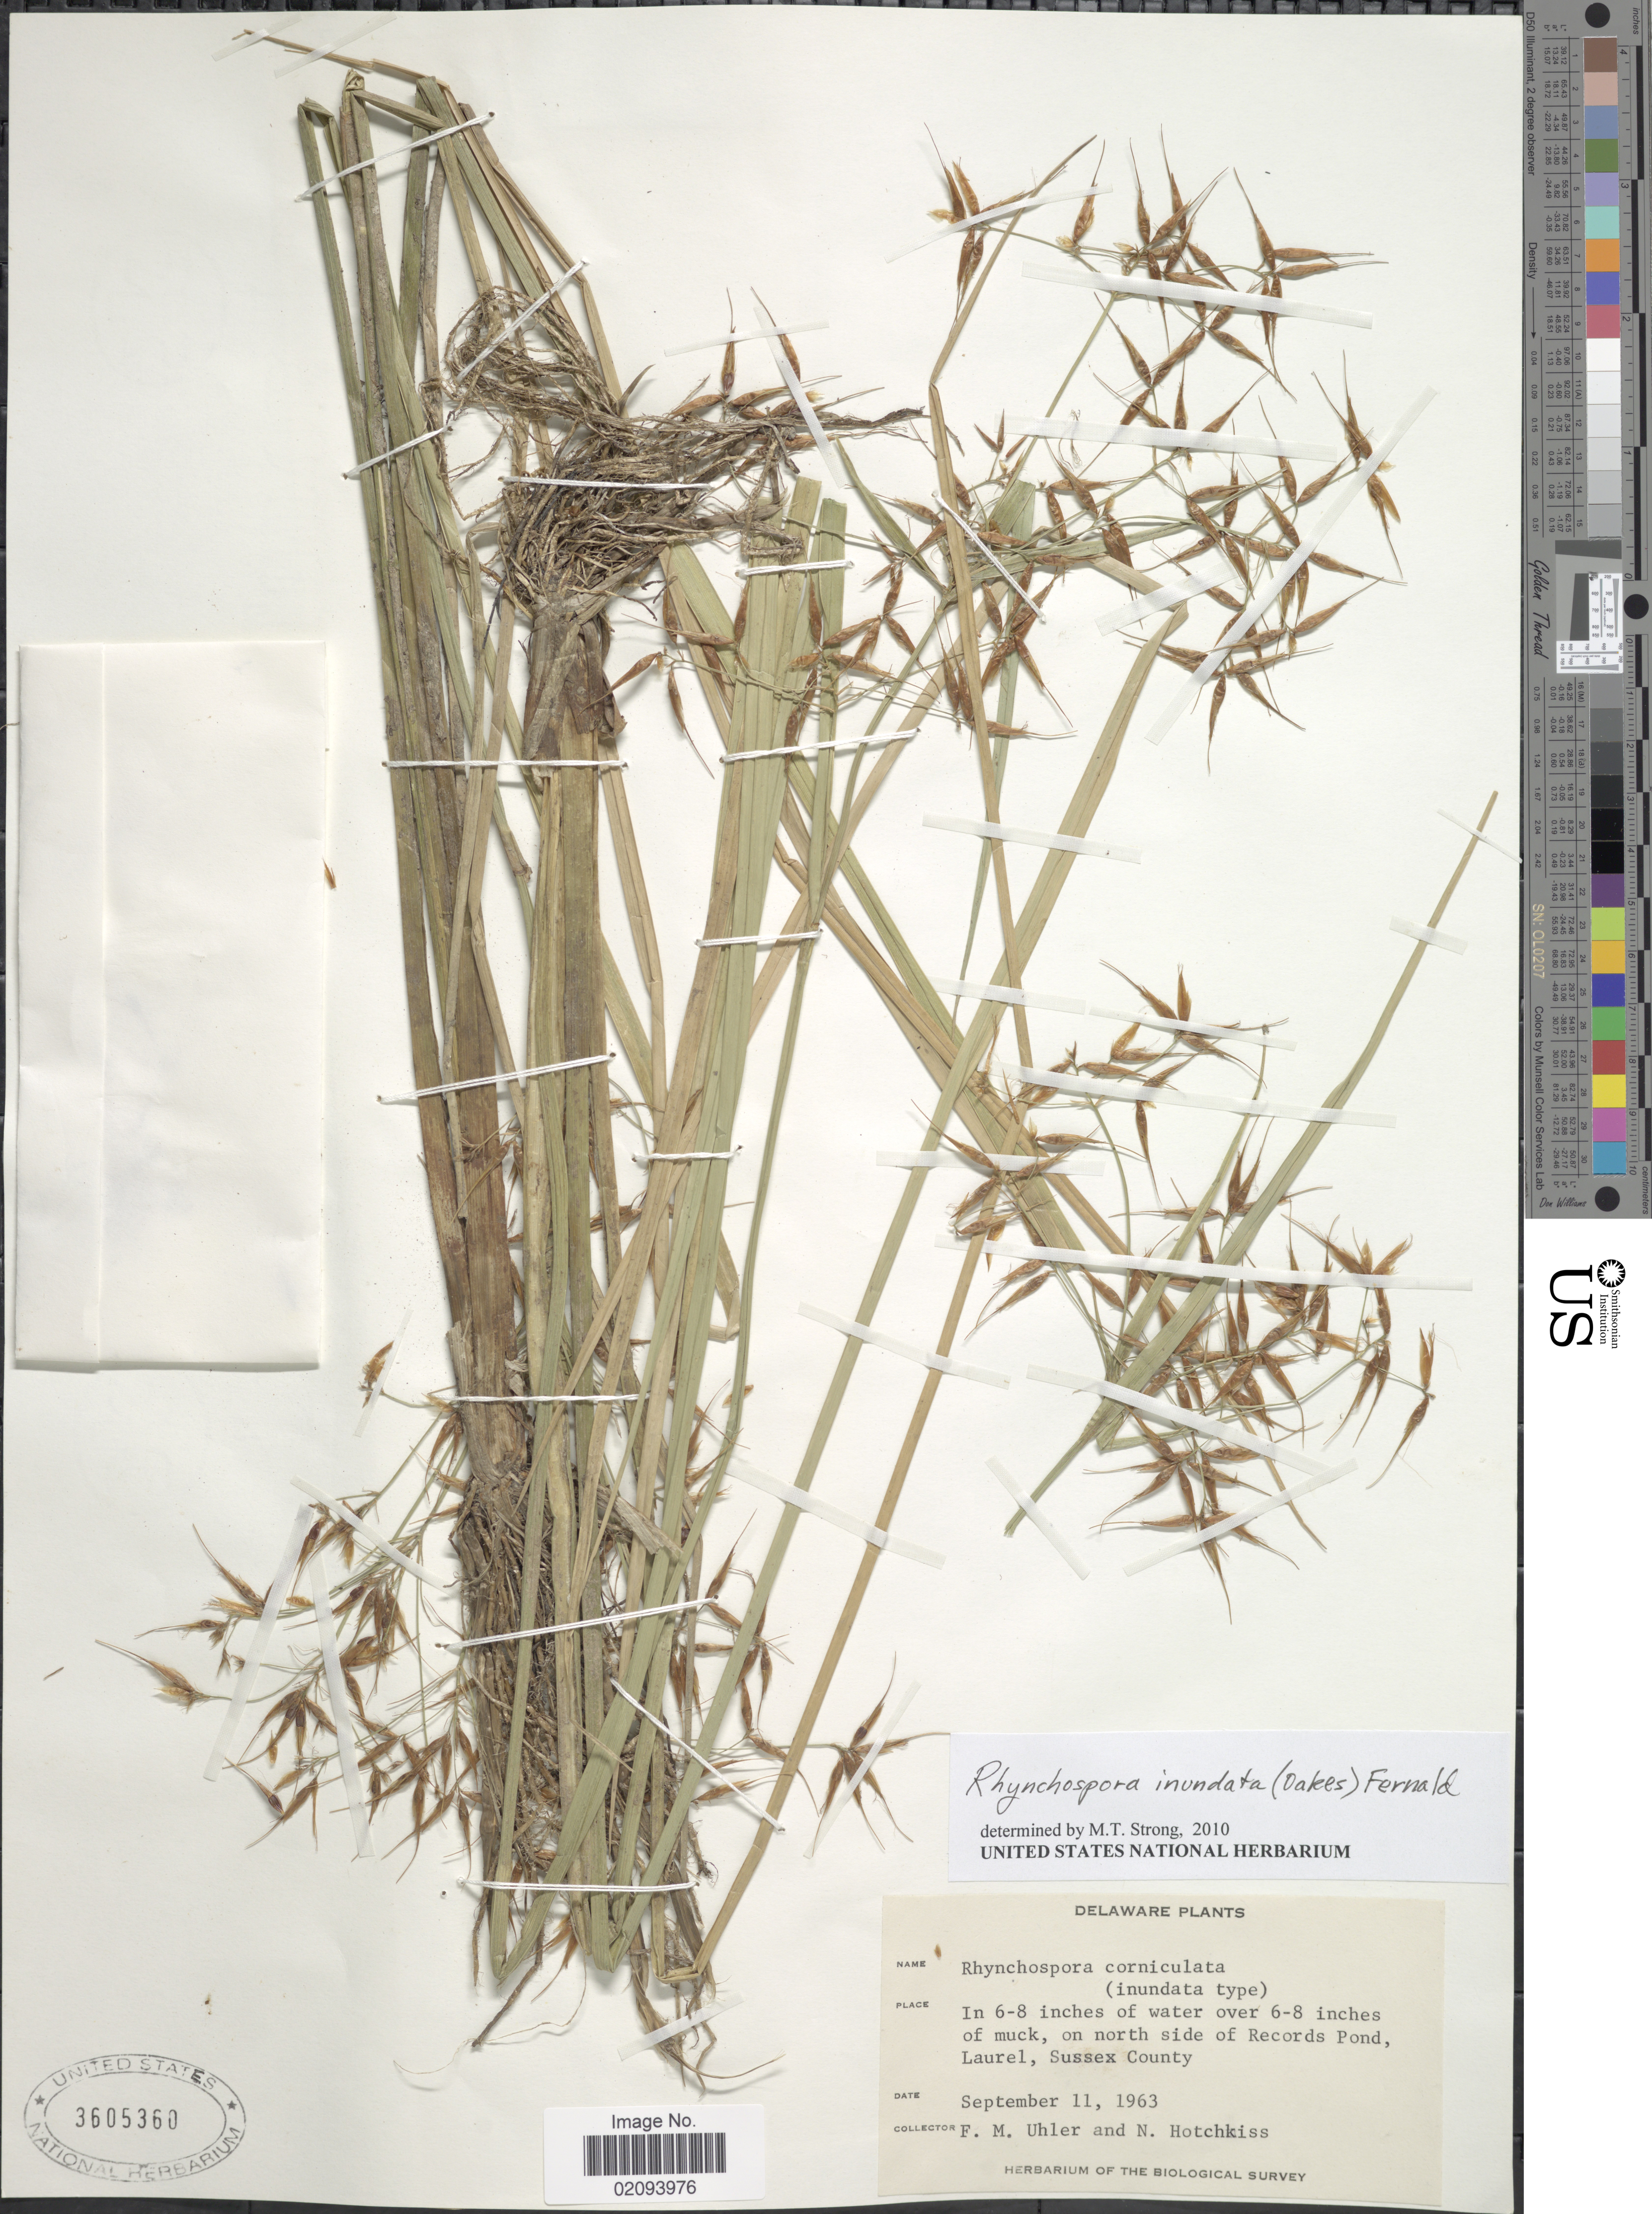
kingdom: Plantae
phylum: Tracheophyta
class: Liliopsida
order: Poales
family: Cyperaceae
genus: Rhynchospora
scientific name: Rhynchospora inundata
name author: (Oakes) Fernald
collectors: F. M. Uhler & N. Hotchkiss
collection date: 1963-09-11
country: United States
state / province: Delaware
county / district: Sussex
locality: On north side of Records Pond, Laurel, Sussex County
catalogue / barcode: US 3605360